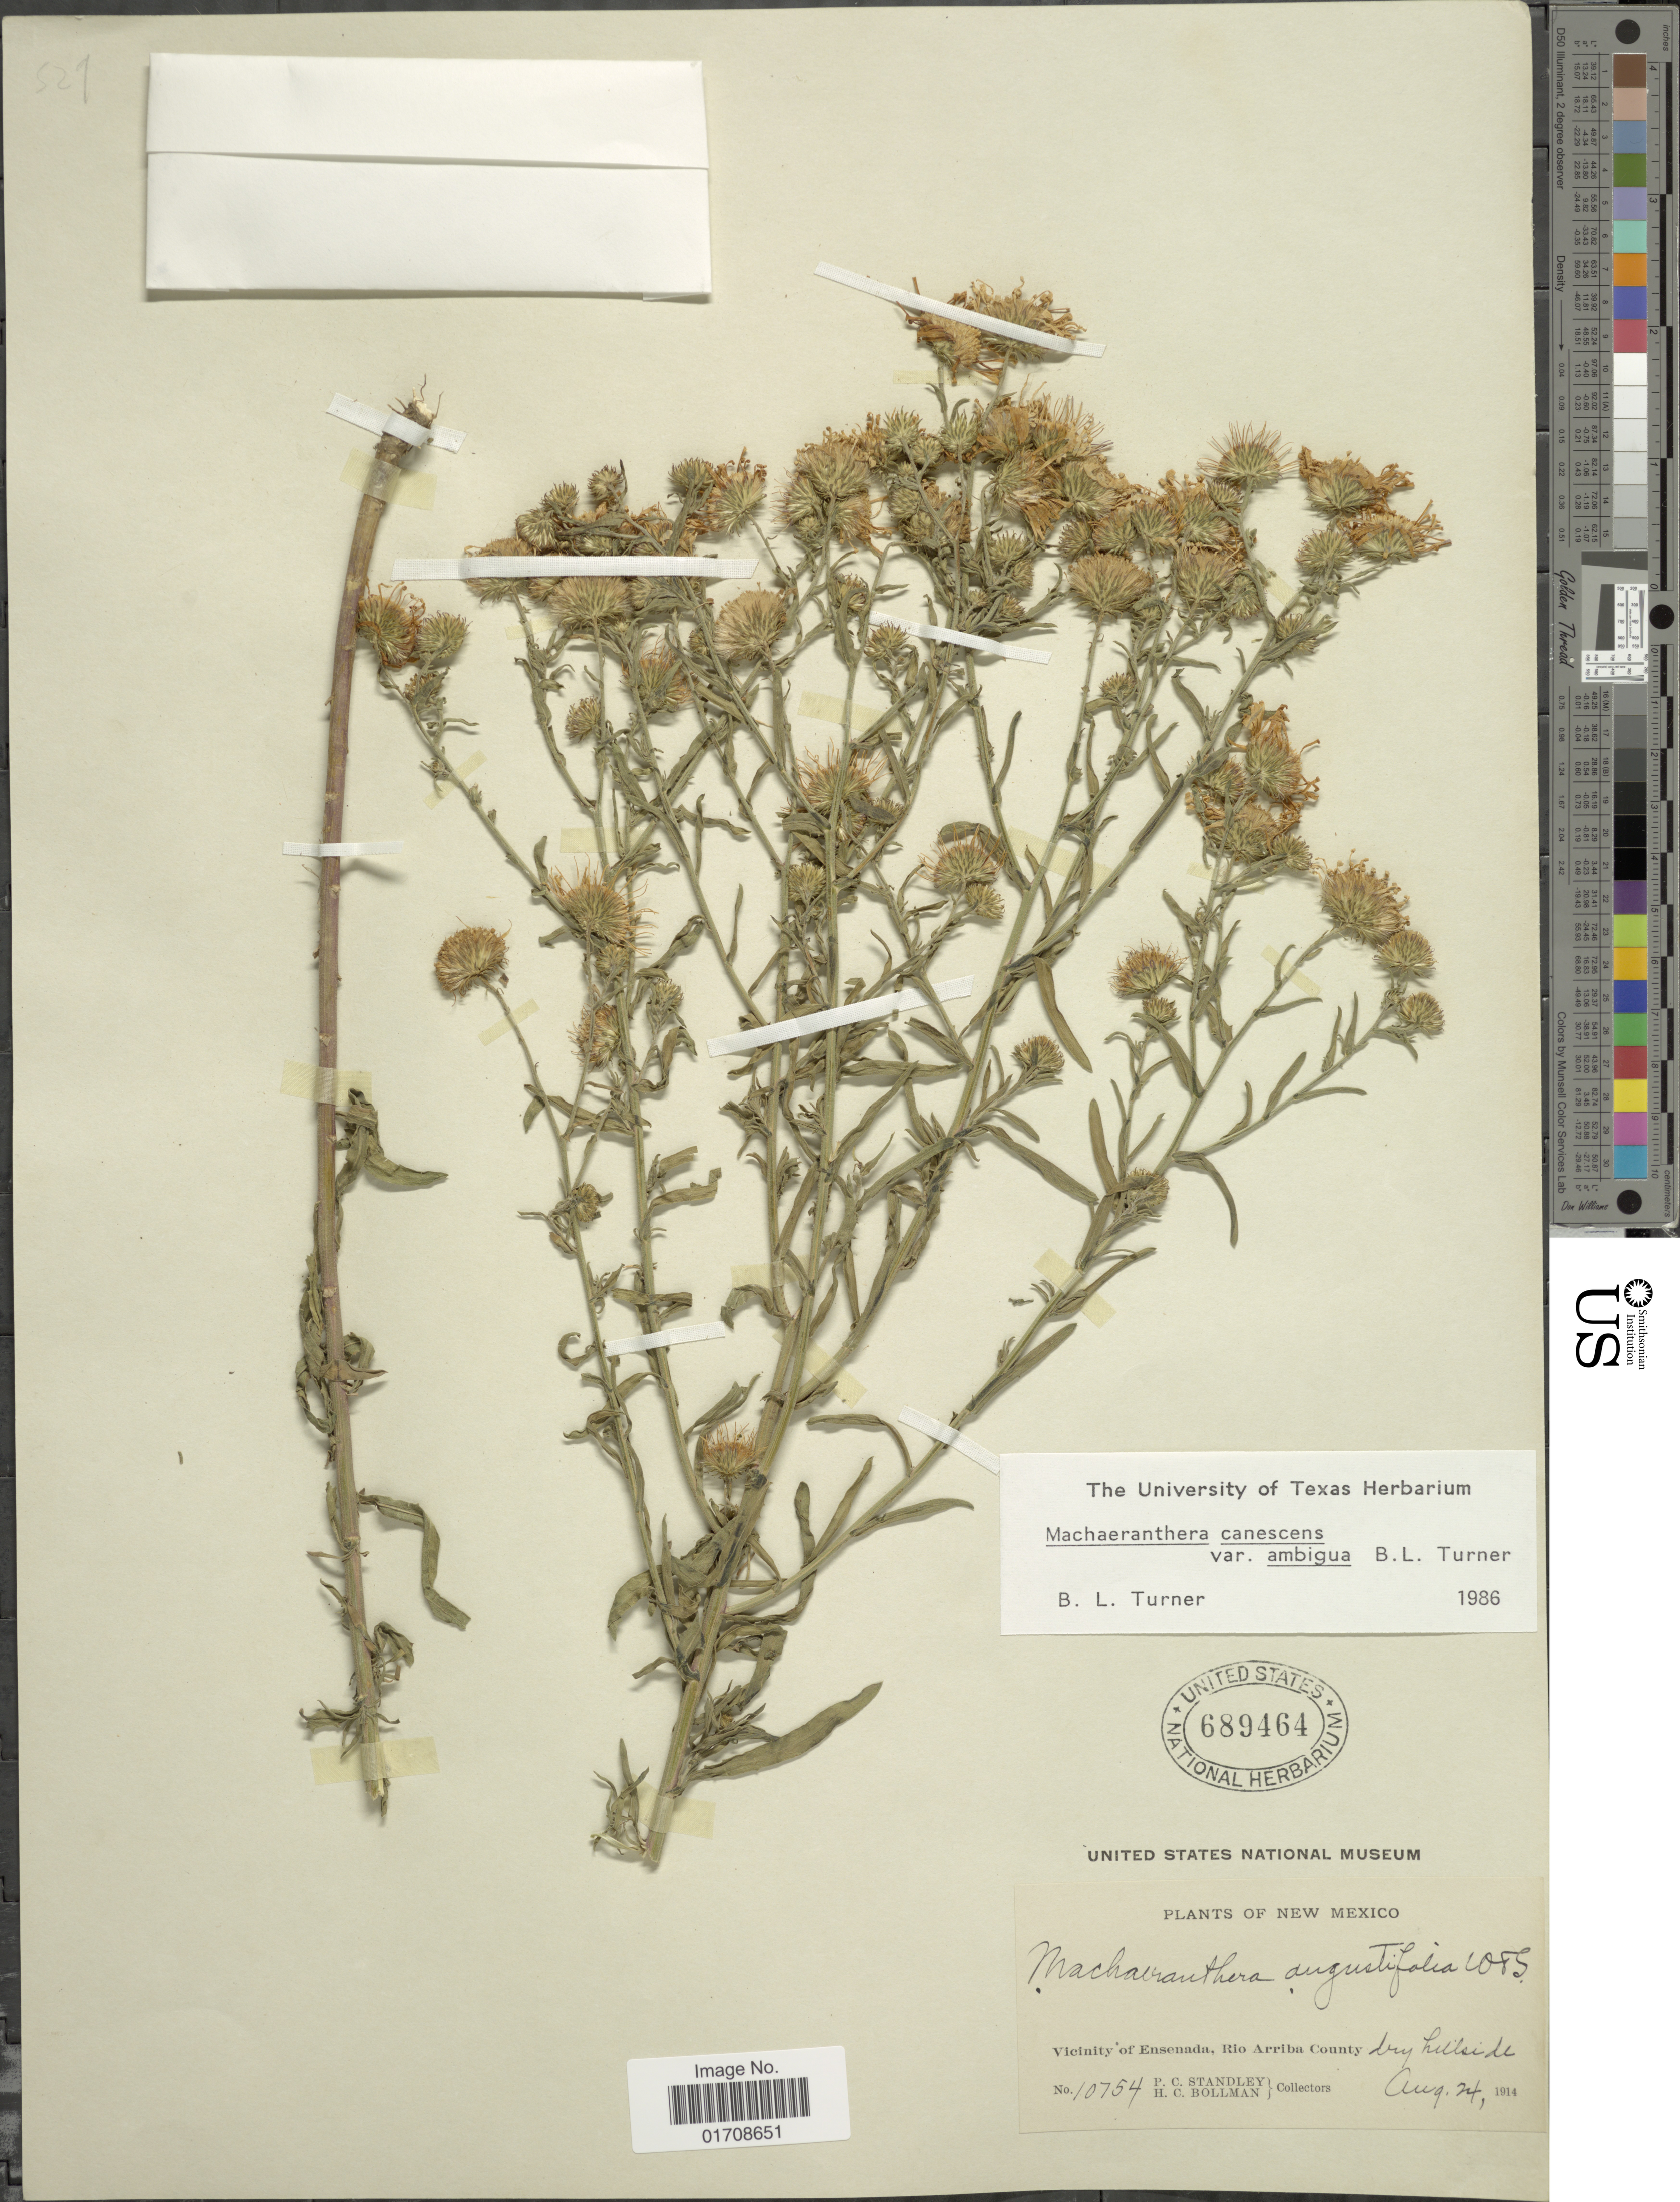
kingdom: Plantae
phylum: Tracheophyta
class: Magnoliopsida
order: Asterales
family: Asteraceae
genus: Machaeranthera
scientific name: Machaeranthera canescens var. ambigua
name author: (B.L. Turner) B.L. Turner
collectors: P. C. Standley & H. C. Bollman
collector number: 10754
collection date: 1914-08-24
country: United States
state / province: New Mexico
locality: Vicinity of Ensenada, Rio Arriba County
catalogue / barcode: US 689464